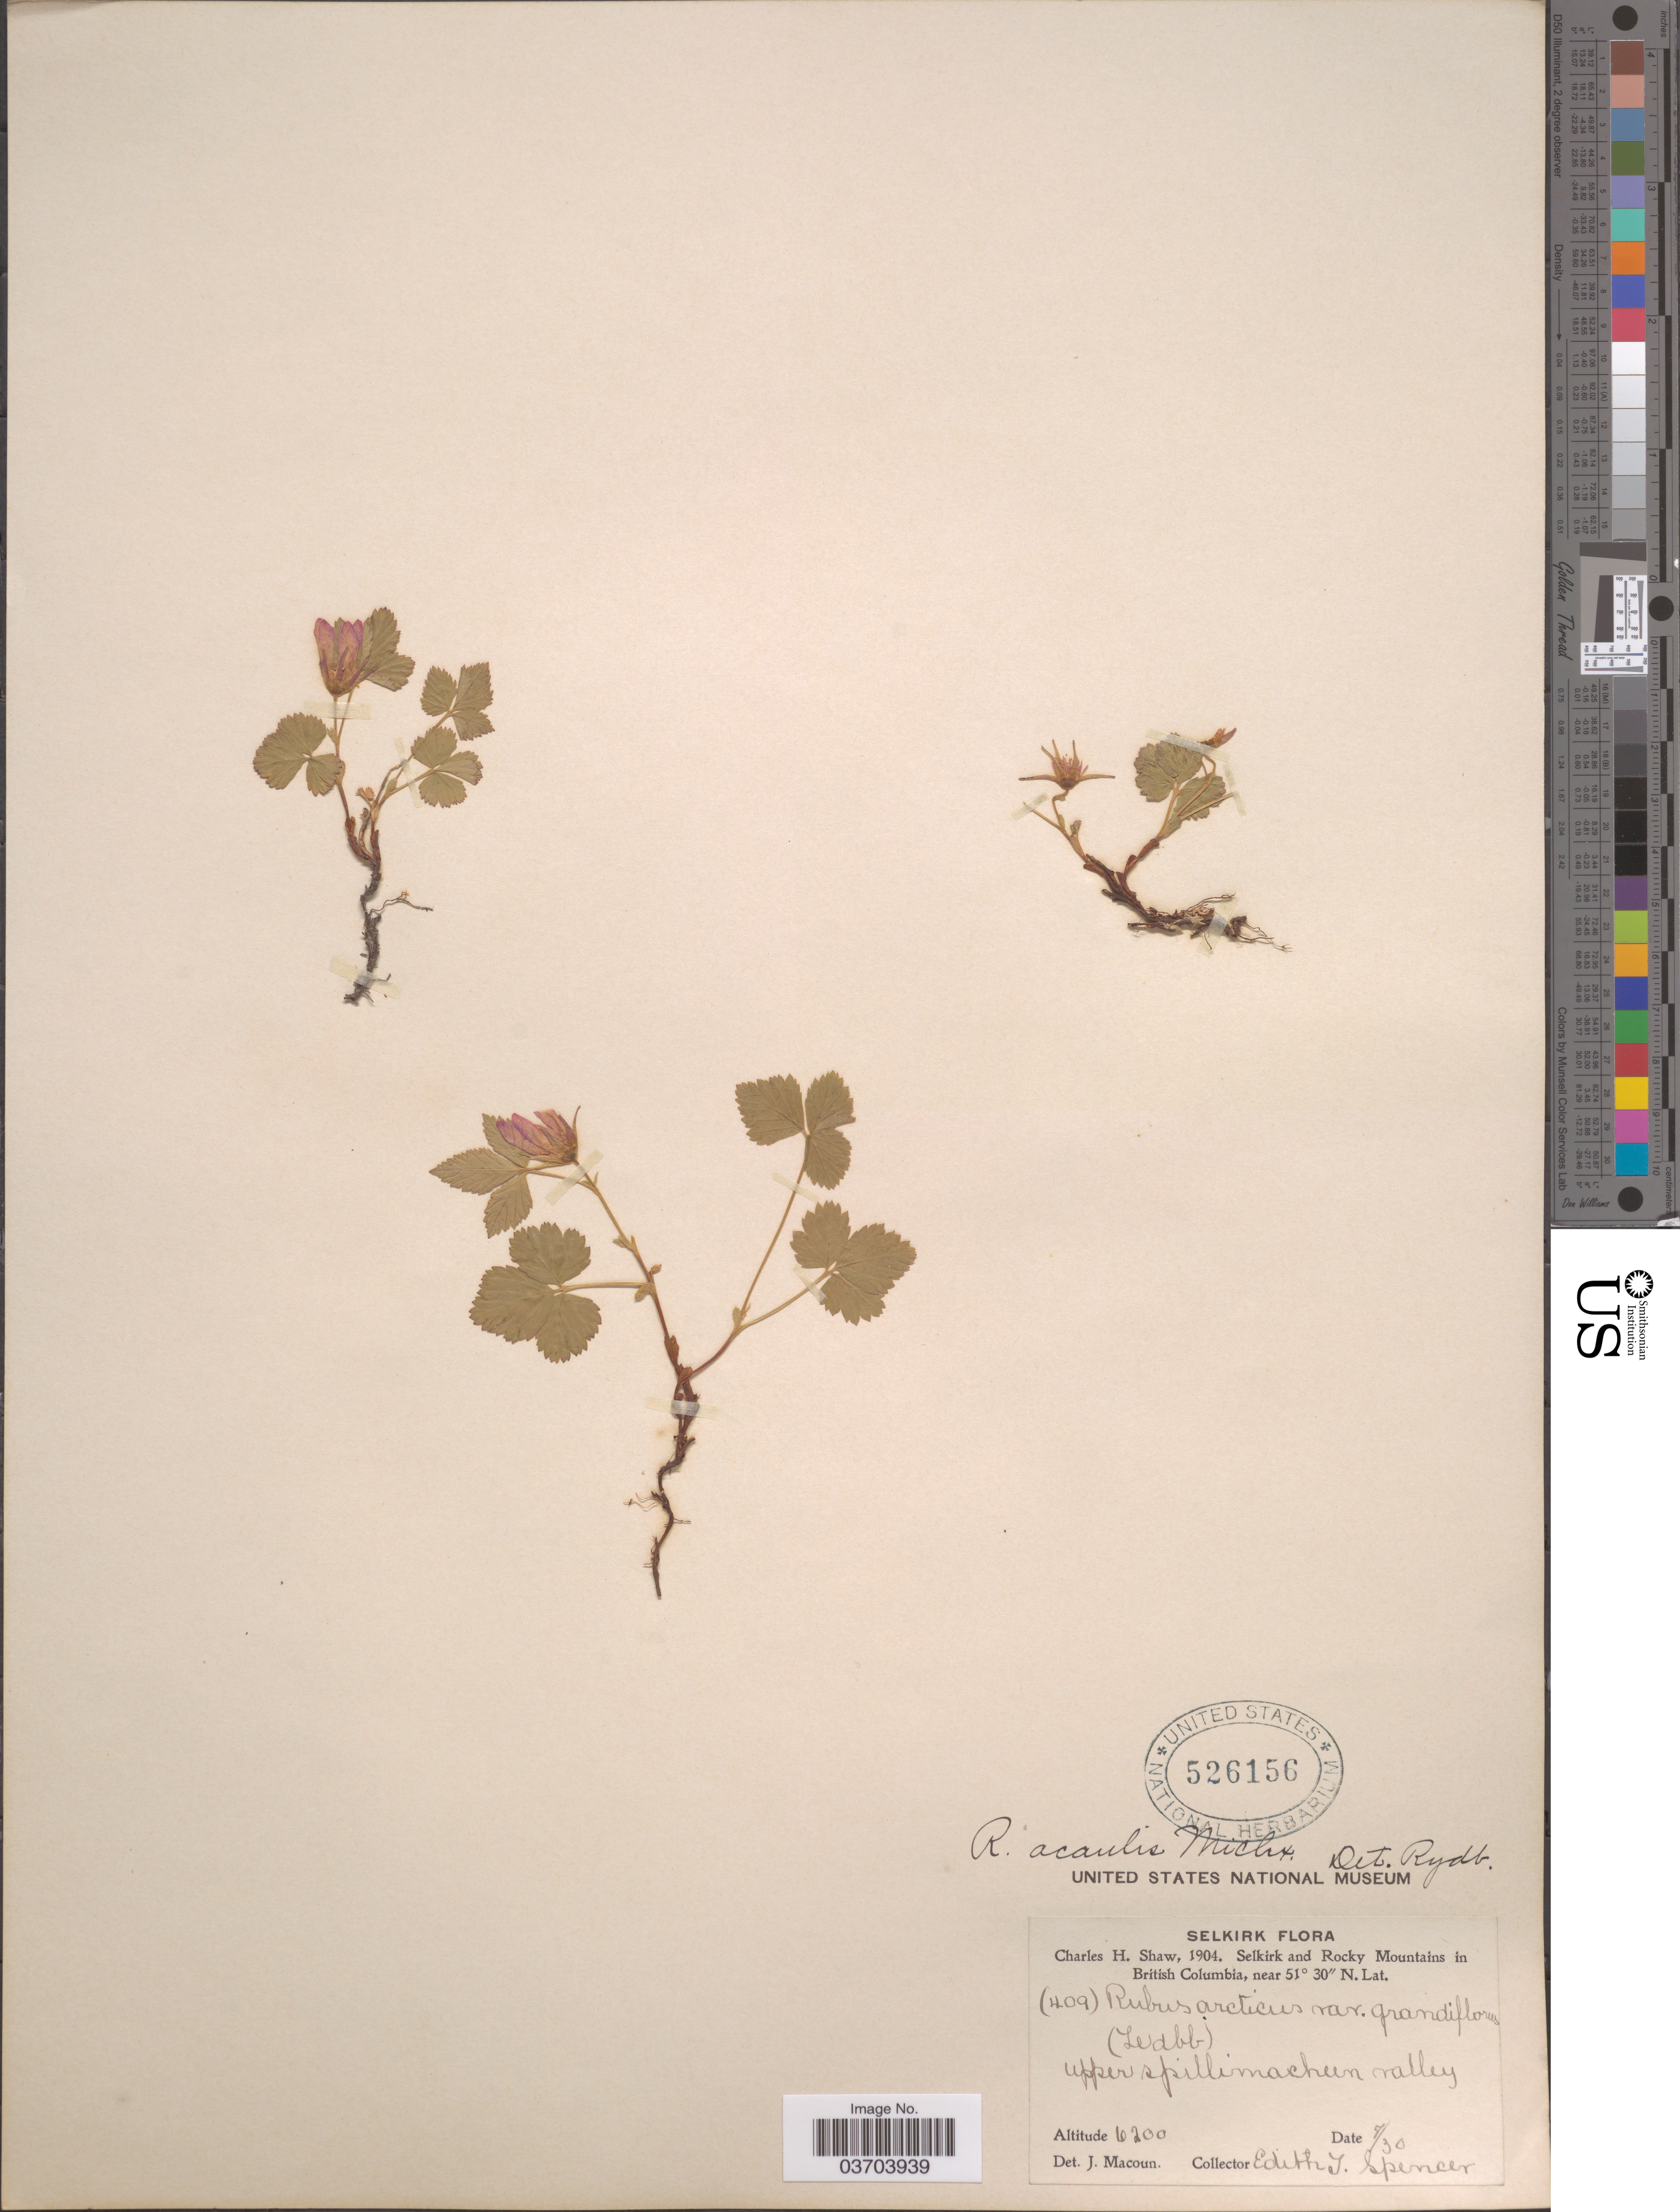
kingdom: Plantae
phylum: Tracheophyta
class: Magnoliopsida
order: Rosales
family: Rosaceae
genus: Rubus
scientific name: Rubus acaulis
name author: Michx.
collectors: E. Spencer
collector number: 409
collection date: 1904-07-30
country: Canada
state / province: British Columbia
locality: Selkirk and Rocky Mountains in British Columbia. Upper spillimacheen valley.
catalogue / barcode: US 526156